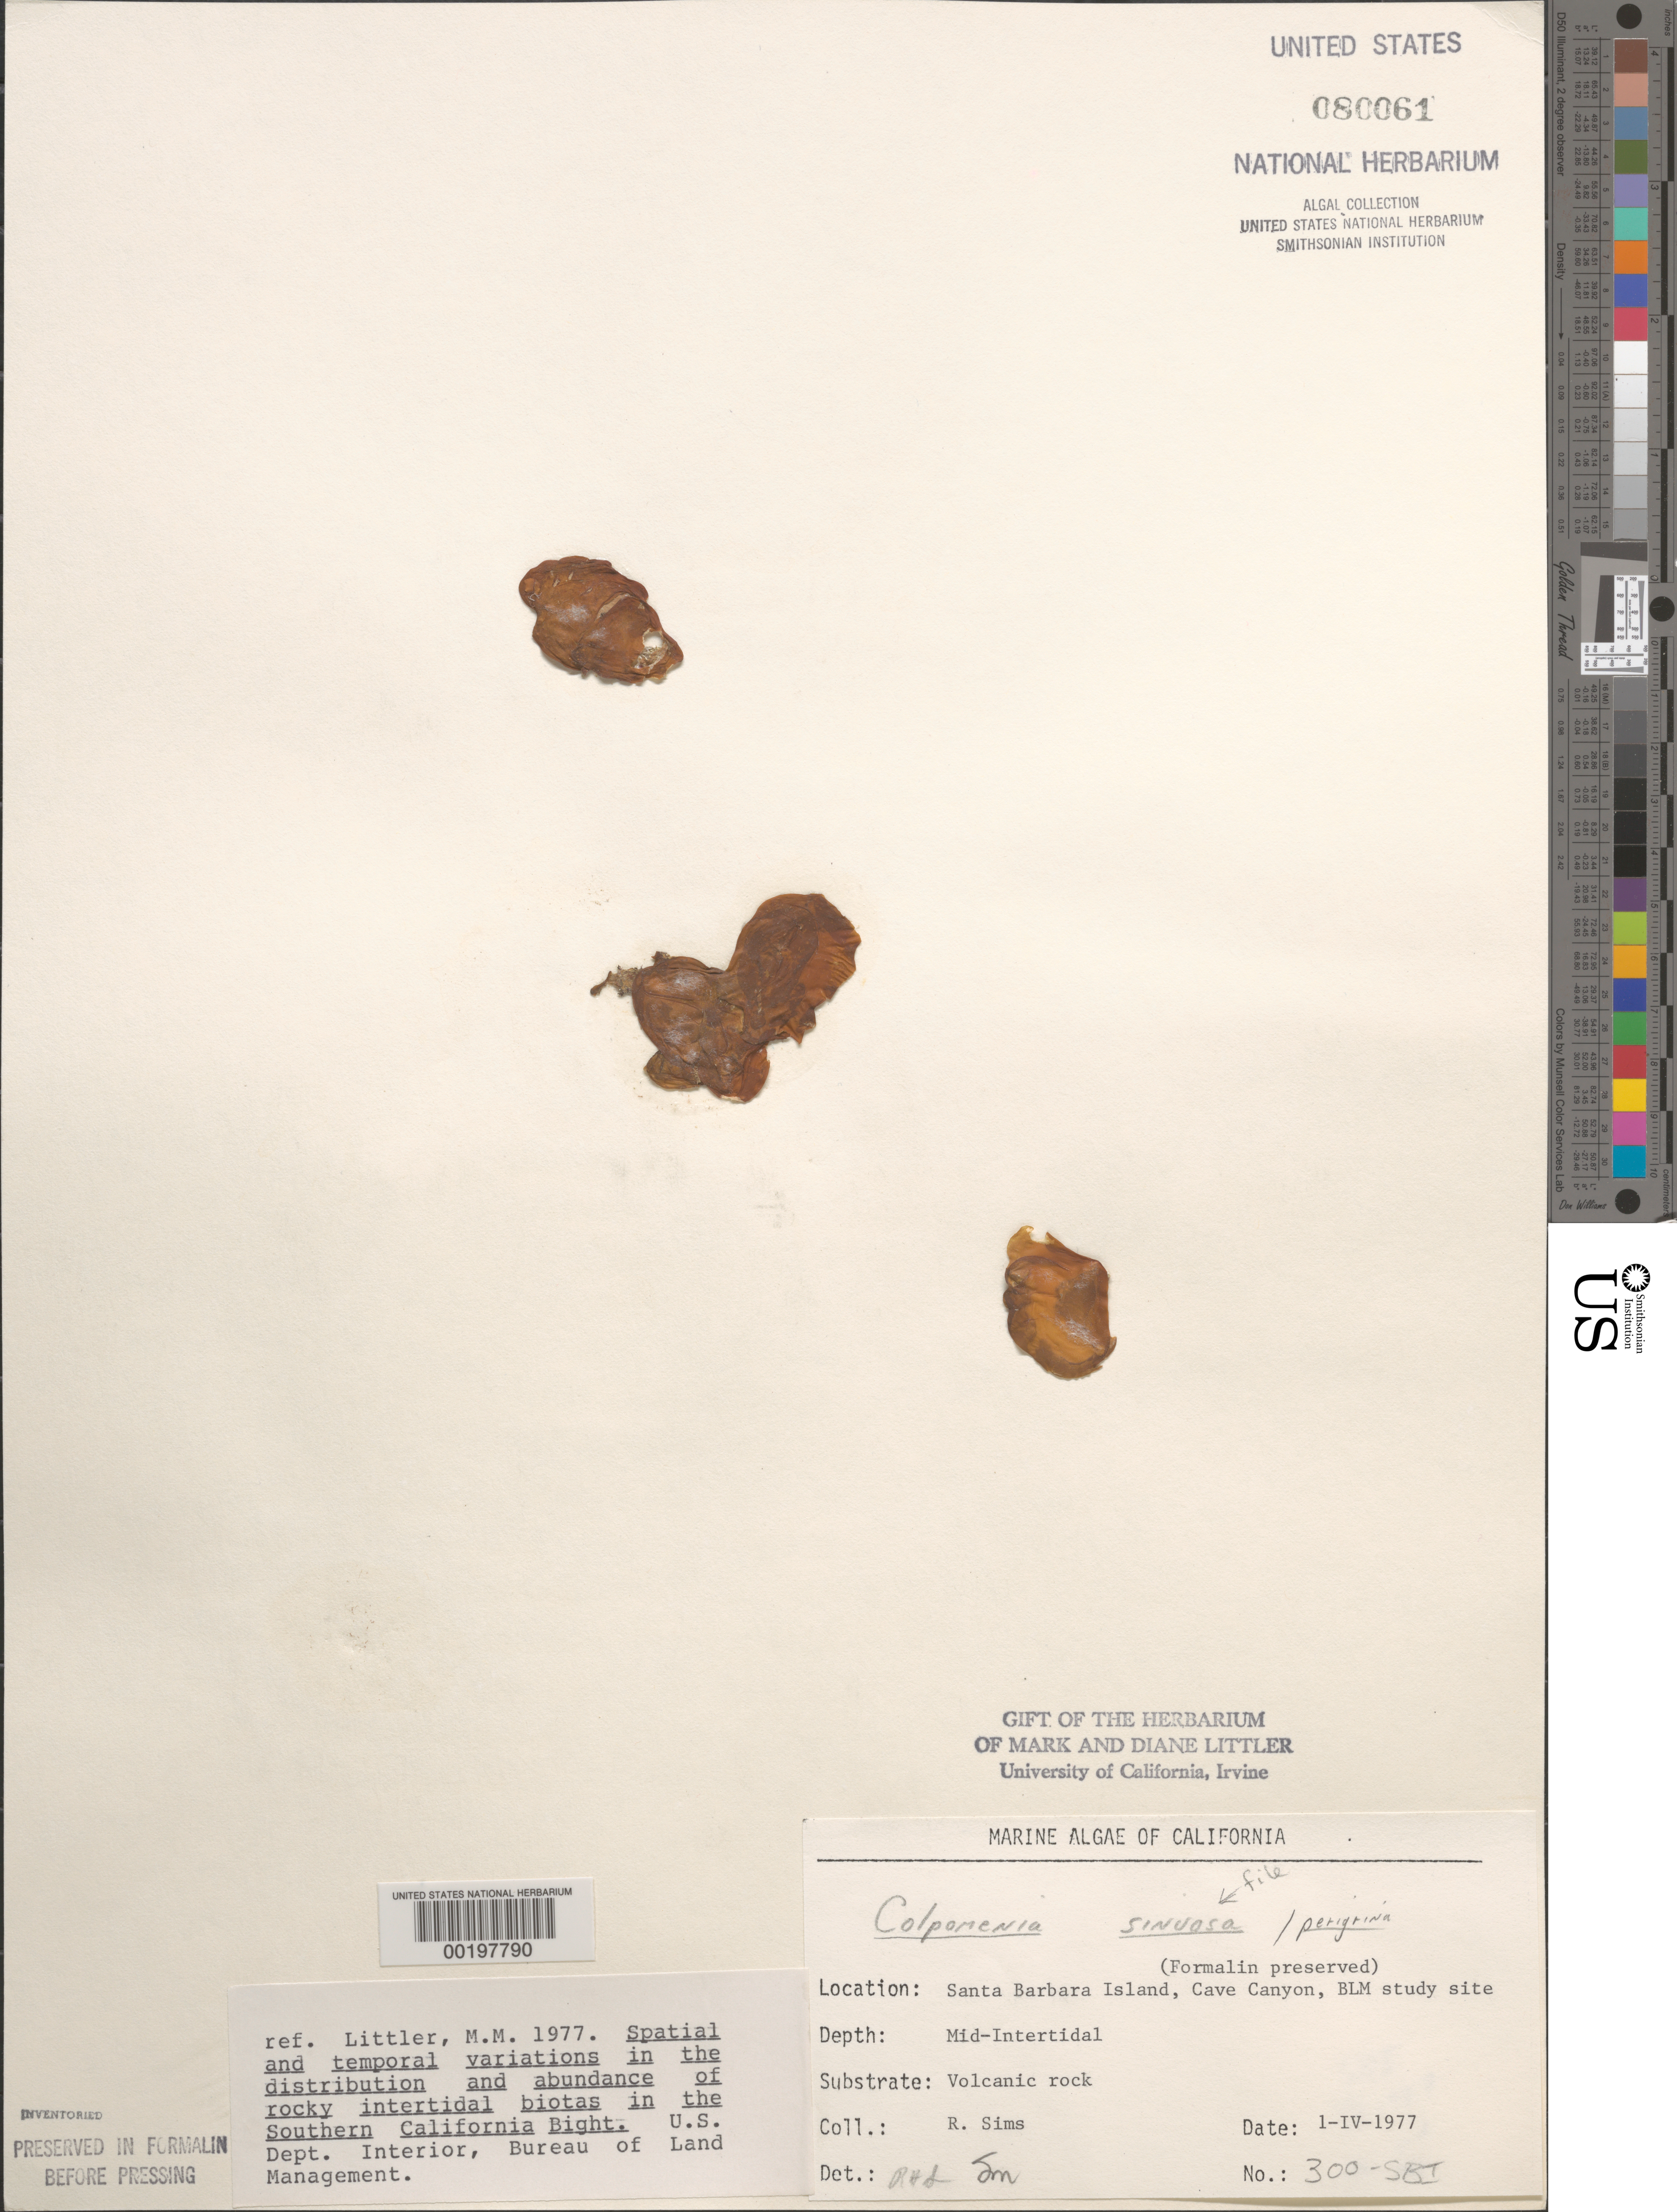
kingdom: Chromista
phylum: Ochrophyta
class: Phaeophyceae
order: Scytosiphonales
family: Scytosiphonaceae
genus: Colpomenia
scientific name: Colpomenia sinuosa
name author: (K. Mert. ex Roth) Derbes & Solier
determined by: Sims, Robert H.; Murray, S. N.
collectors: R. H. Sims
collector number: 300-sbi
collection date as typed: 01 Apr 1977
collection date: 1977-04-01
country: United States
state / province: California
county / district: Santa Barbara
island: Santa Barbara Island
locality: Cave Canyon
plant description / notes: BLM-SOCALBIGHT Rocky Intertidal Survey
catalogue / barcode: US 80061